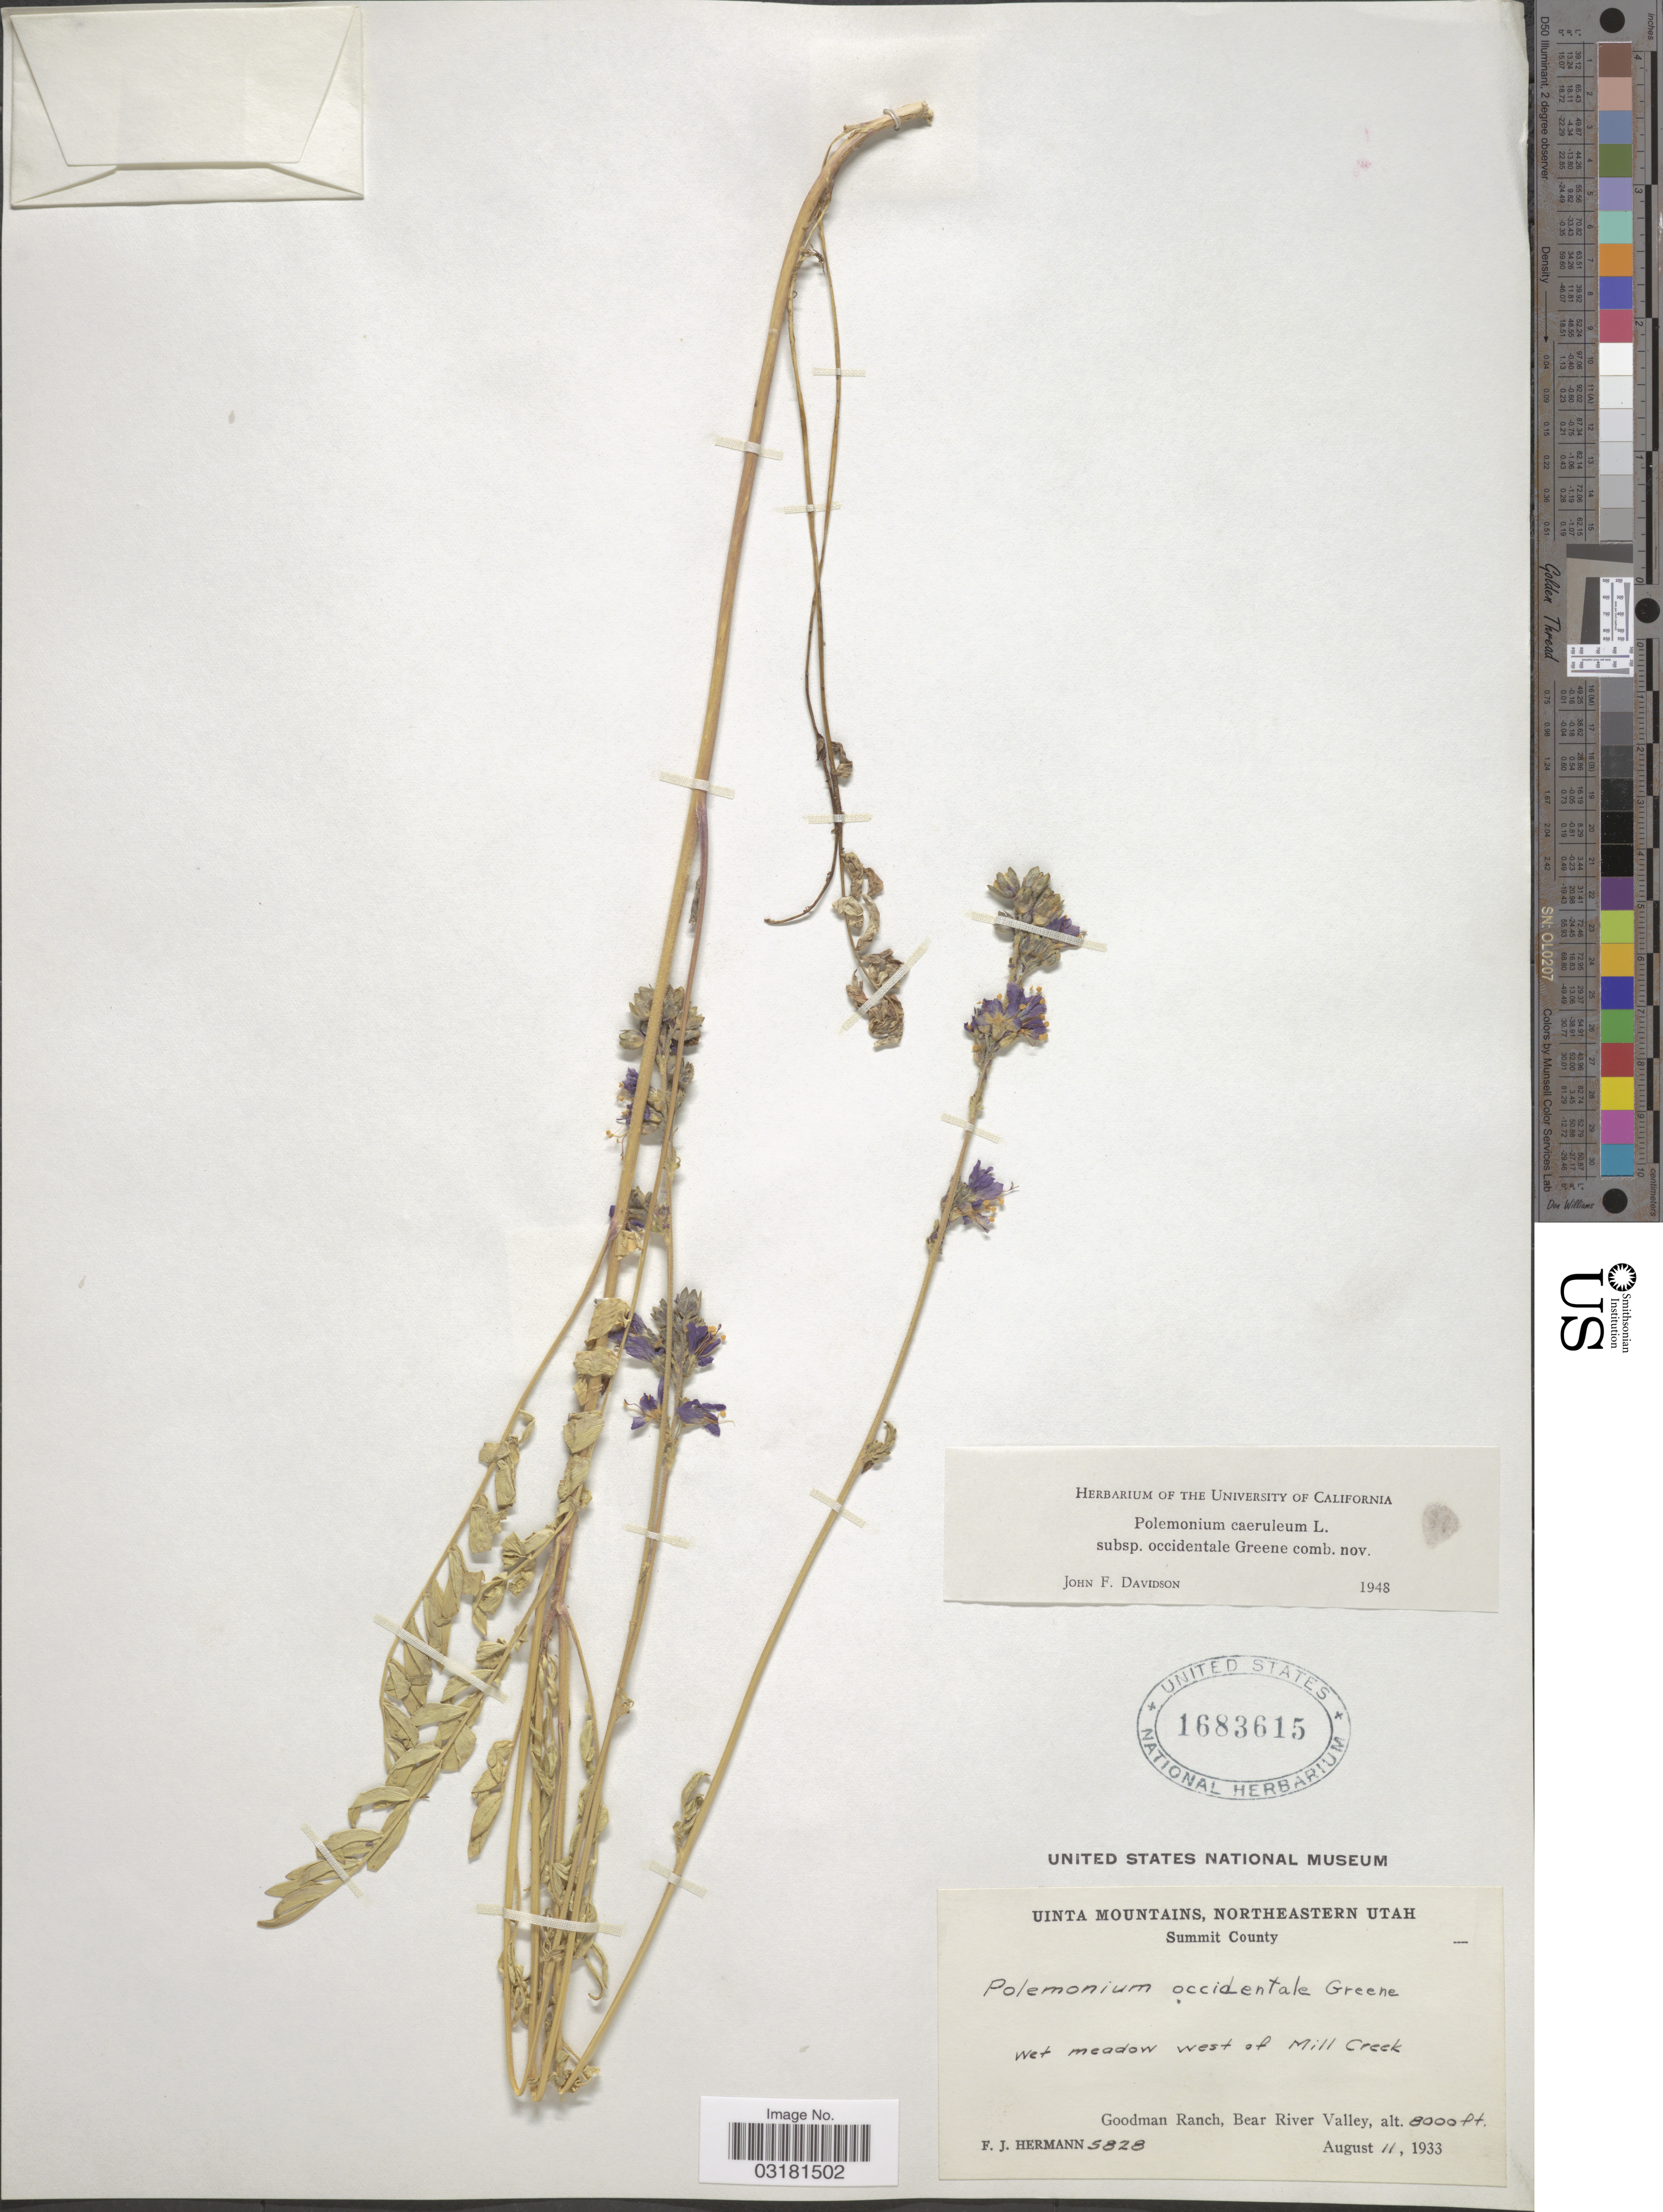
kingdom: Plantae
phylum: Tracheophyta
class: Magnoliopsida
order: Ericales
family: Polemoniaceae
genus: Polemonium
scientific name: Polemonium occidentale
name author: Greene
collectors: F. J. Hermann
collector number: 5828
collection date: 1933-08-11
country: United States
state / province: Utah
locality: Uinta Mountains, Northeastern Utah, Summit County, wet meadow west of Mill Creek, Goodman Ranch, Bear River Valley.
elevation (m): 2438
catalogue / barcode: US 1683615